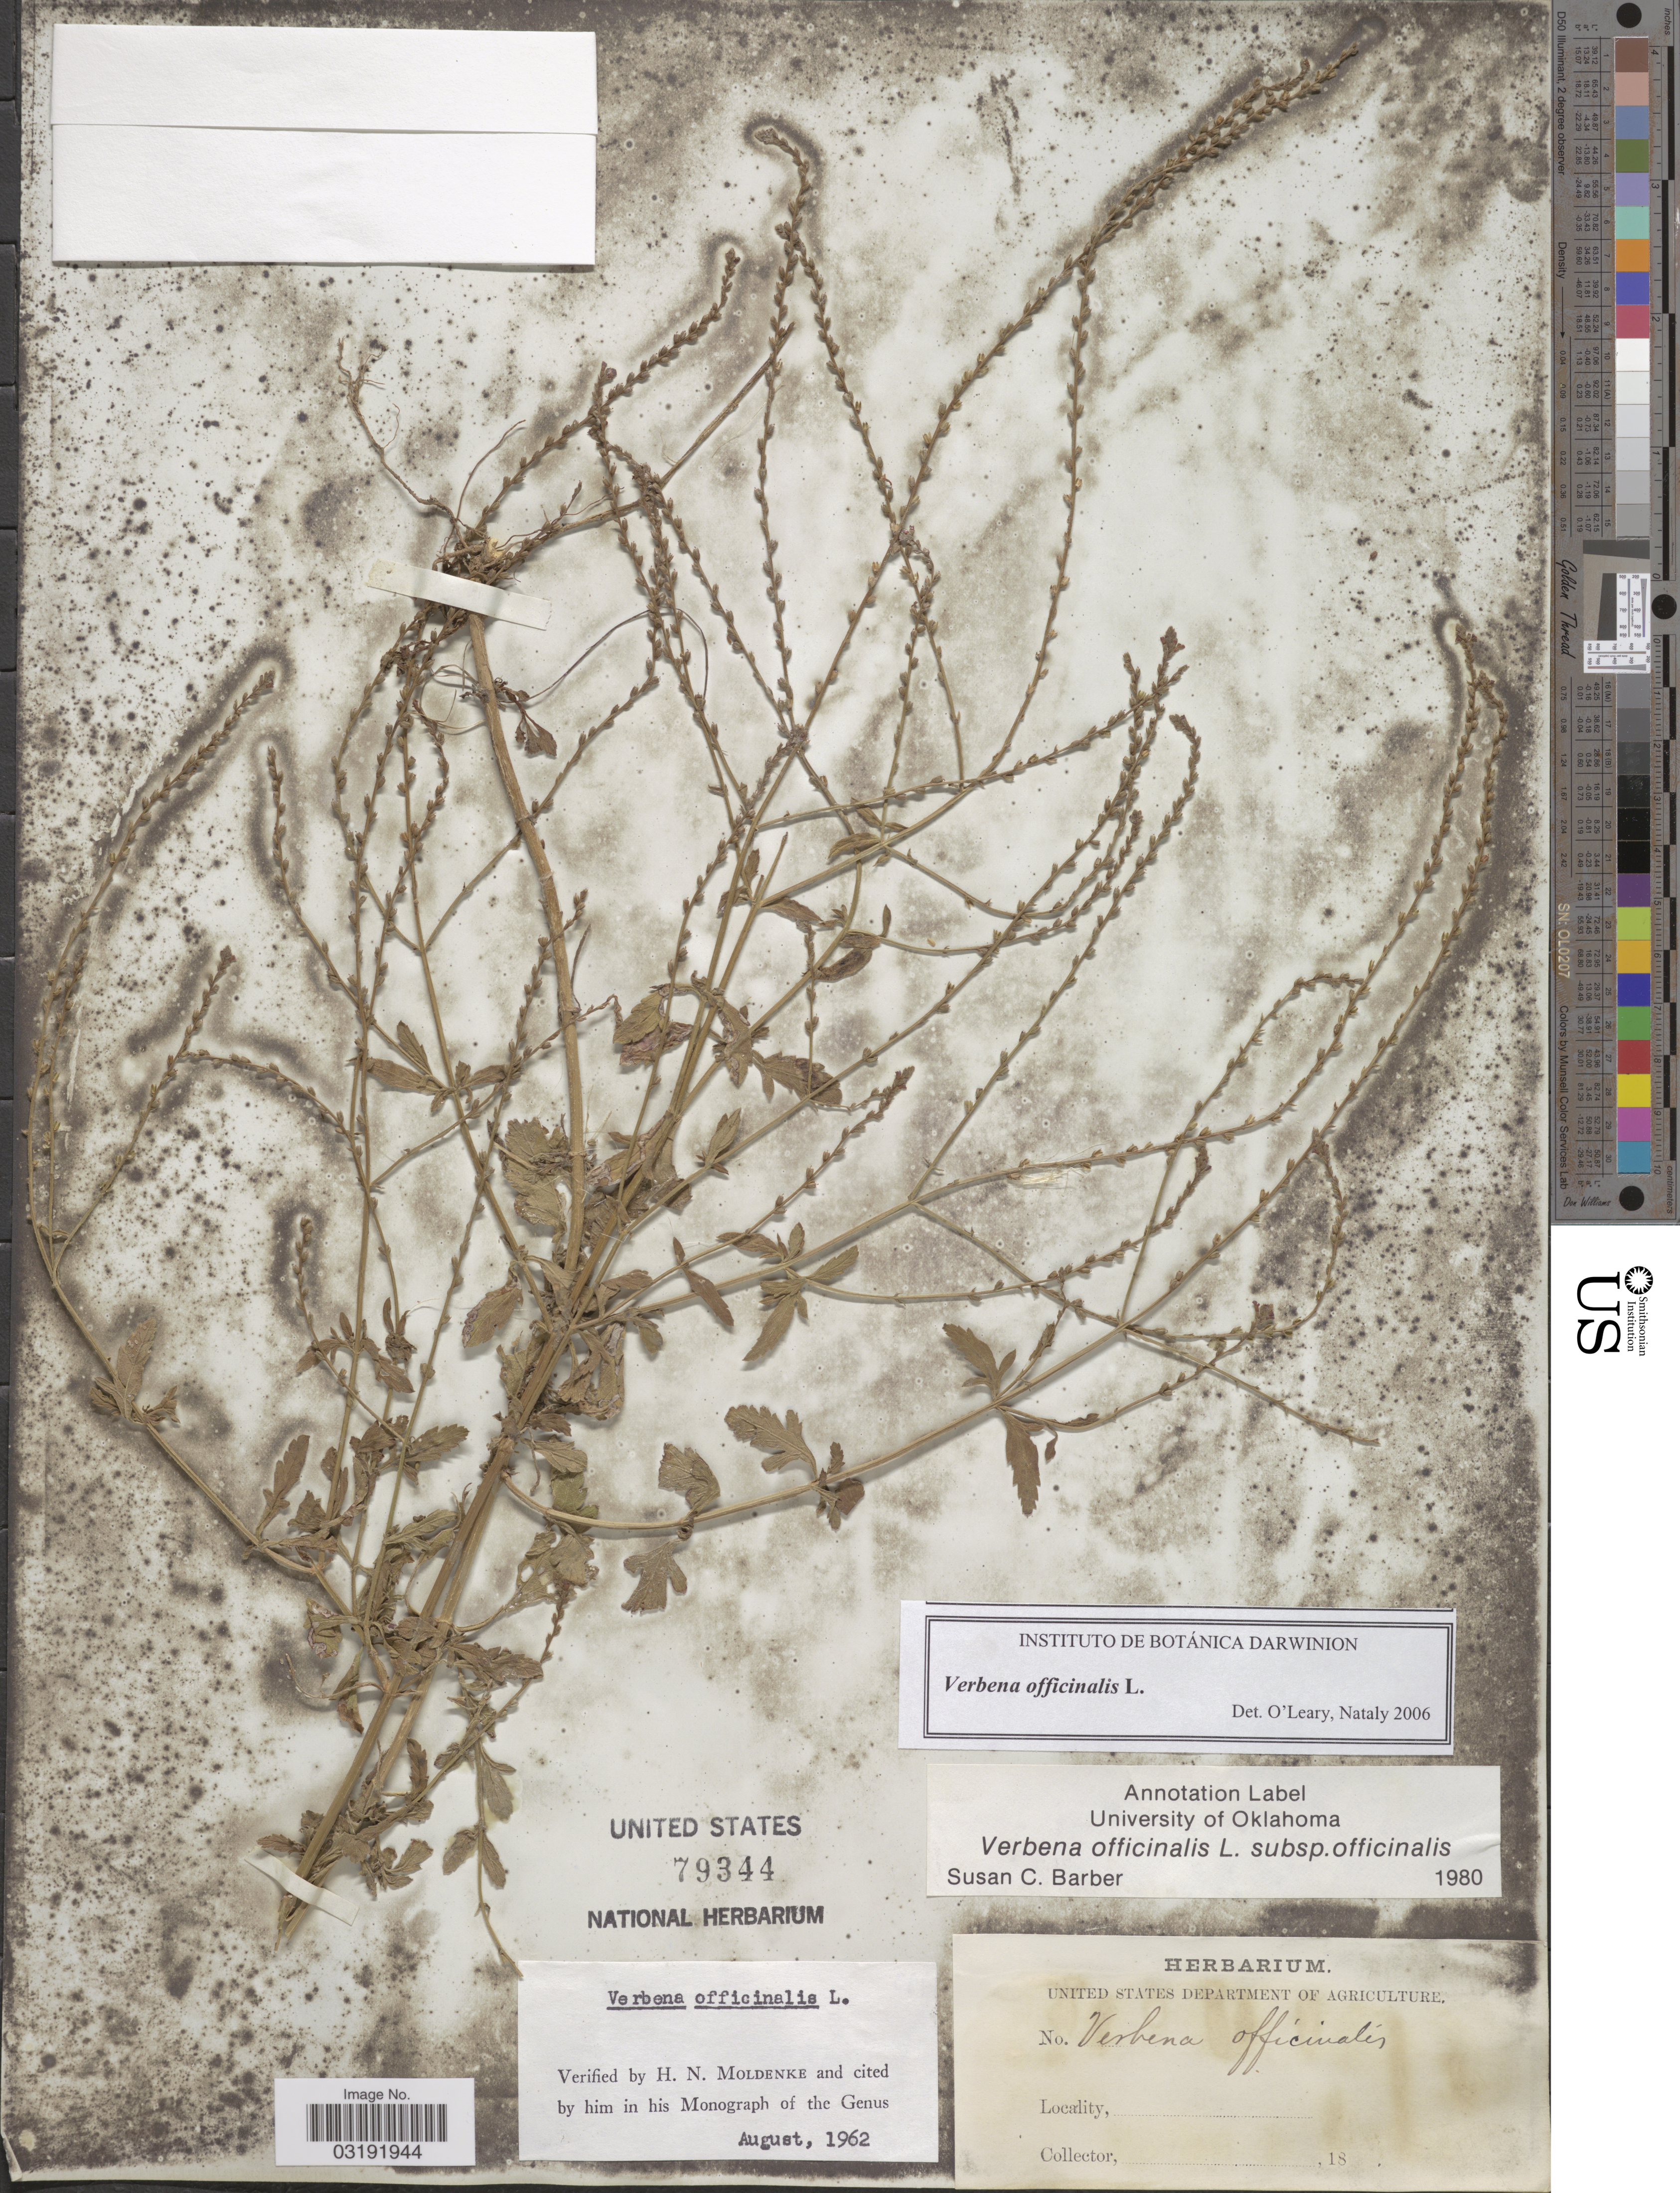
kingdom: Plantae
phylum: Tracheophyta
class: Magnoliopsida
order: Lamiales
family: Verbenaceae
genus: Verbena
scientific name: Verbena officinalis subsp. officinalis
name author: L.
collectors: ex herb. U. S. Department of Agriculture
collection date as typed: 18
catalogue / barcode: US 79344